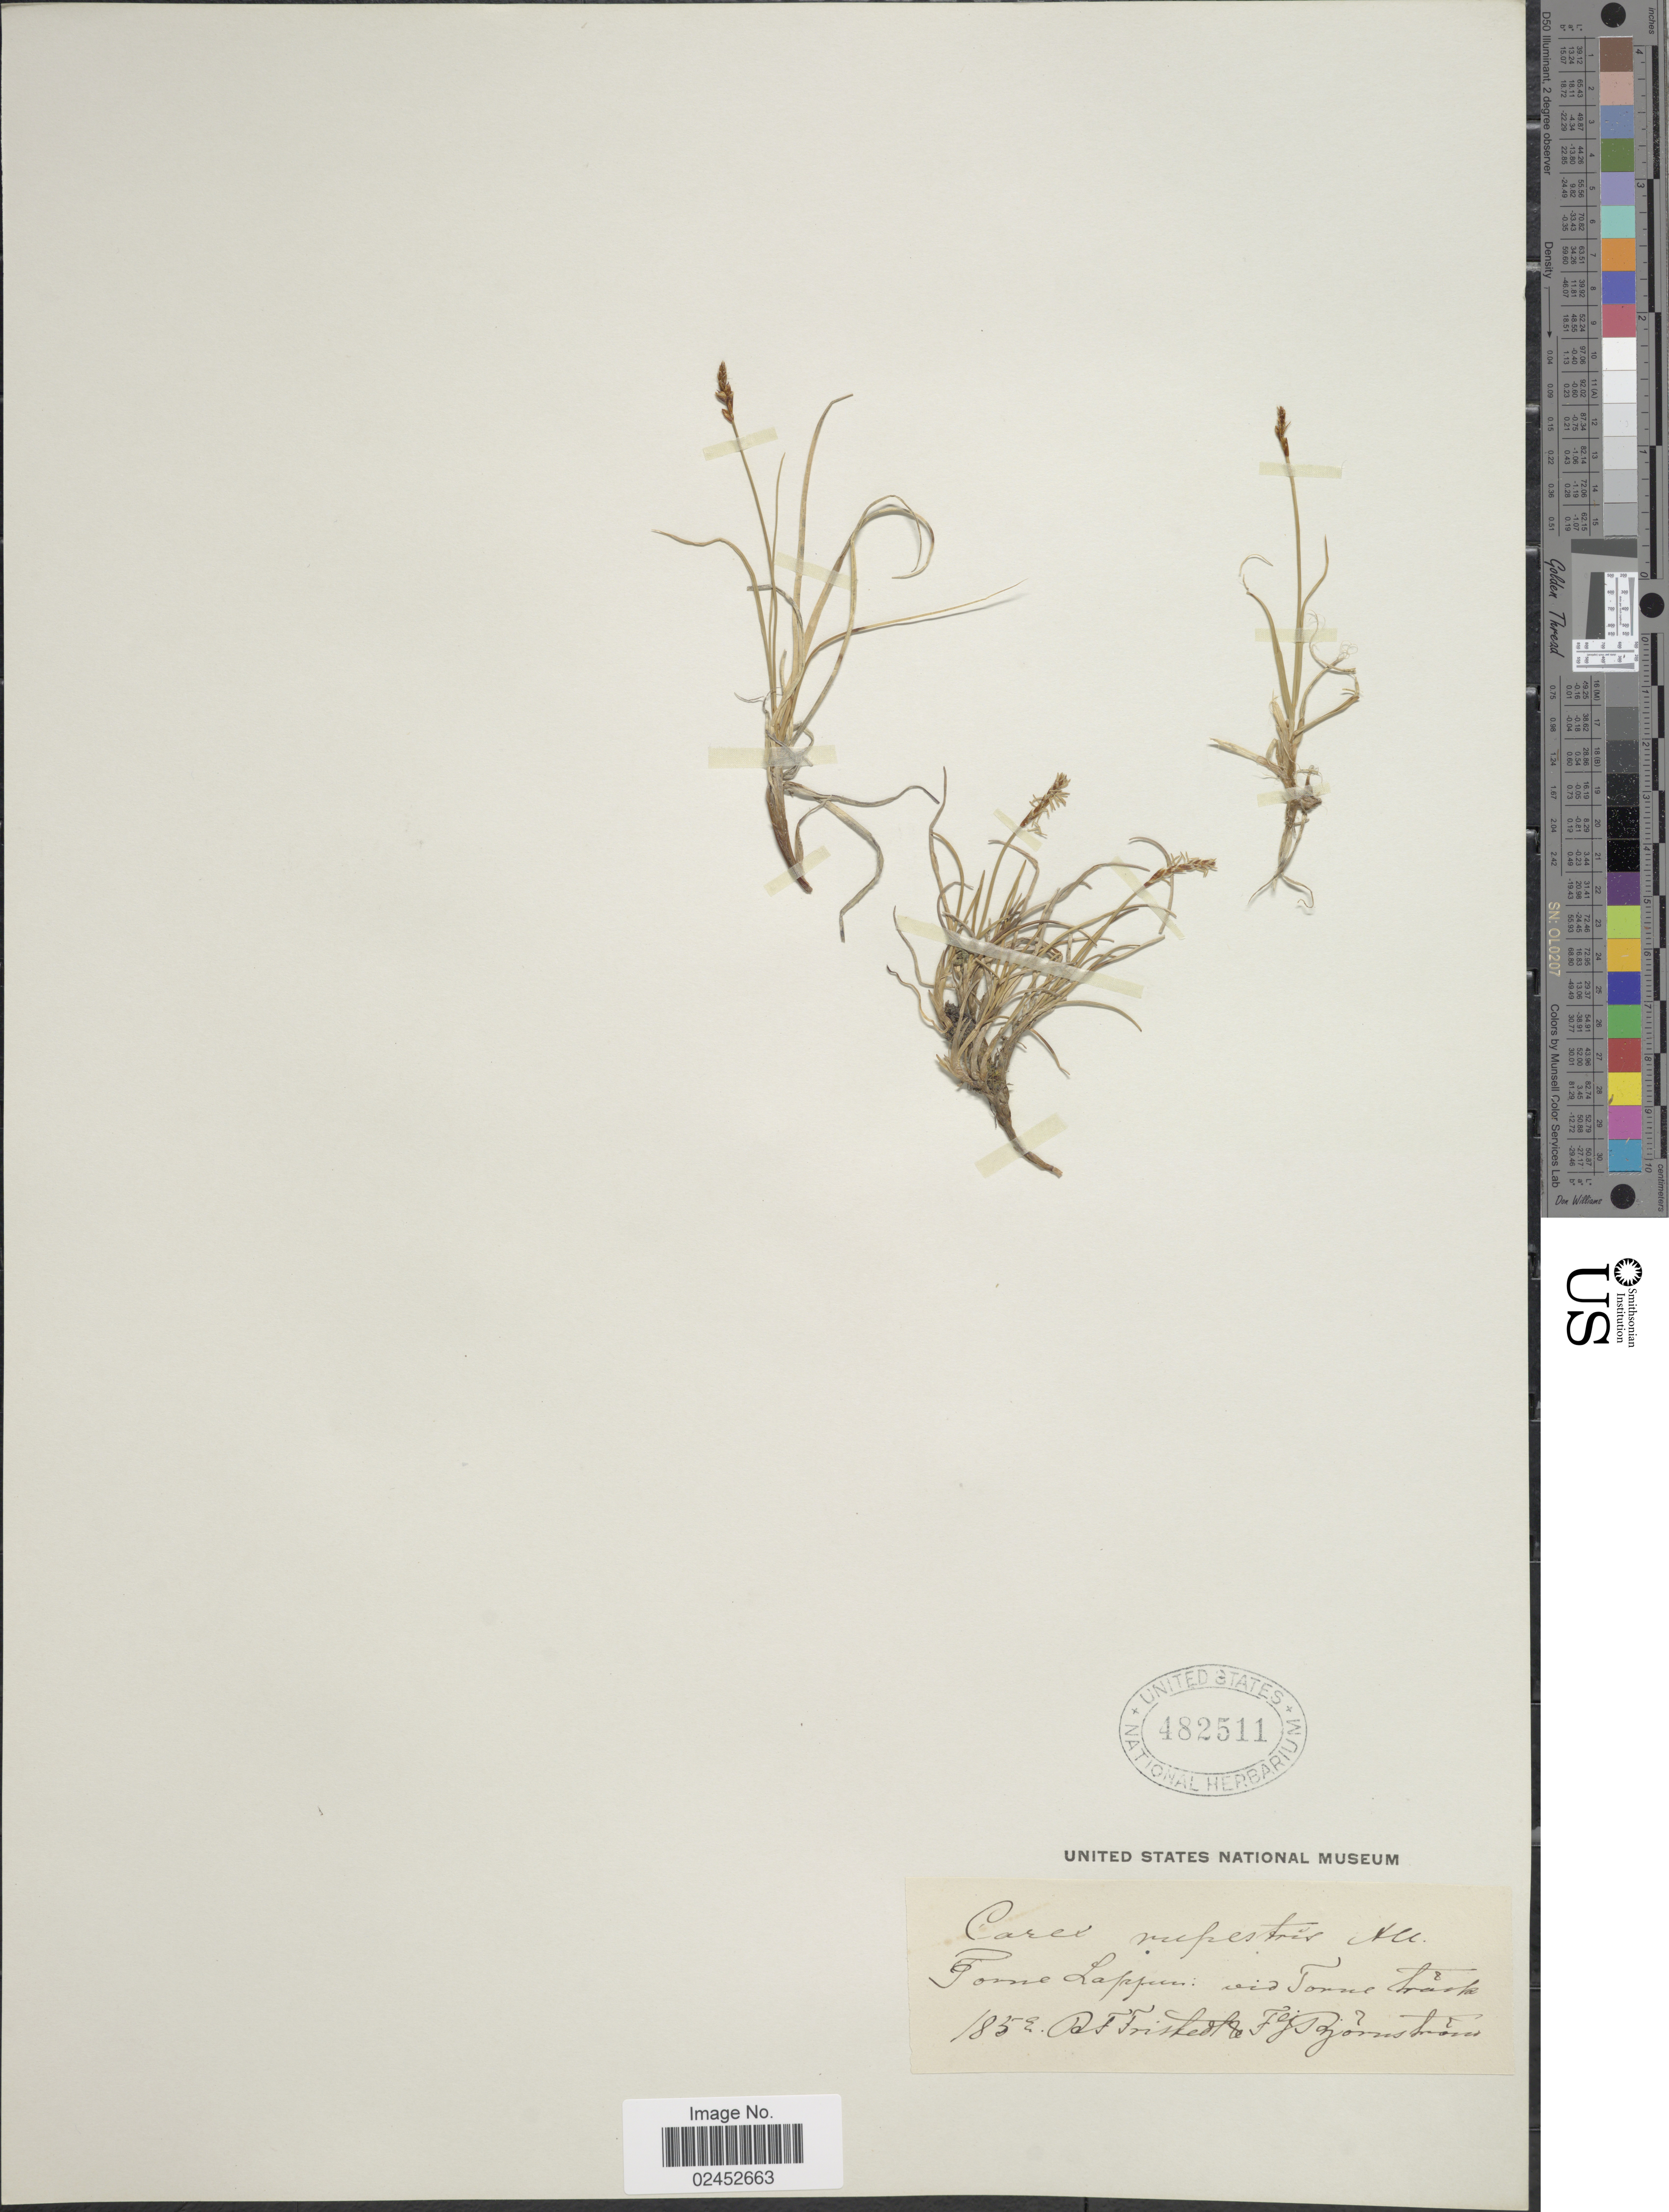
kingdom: Plantae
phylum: Tracheophyta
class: Liliopsida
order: Poales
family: Cyperaceae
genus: Carex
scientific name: Carex rupestris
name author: All.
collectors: R. Fristedt & F. Björnström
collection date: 1853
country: Sweden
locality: Torne Lappon: vid Torne trask.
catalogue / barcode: US 482511